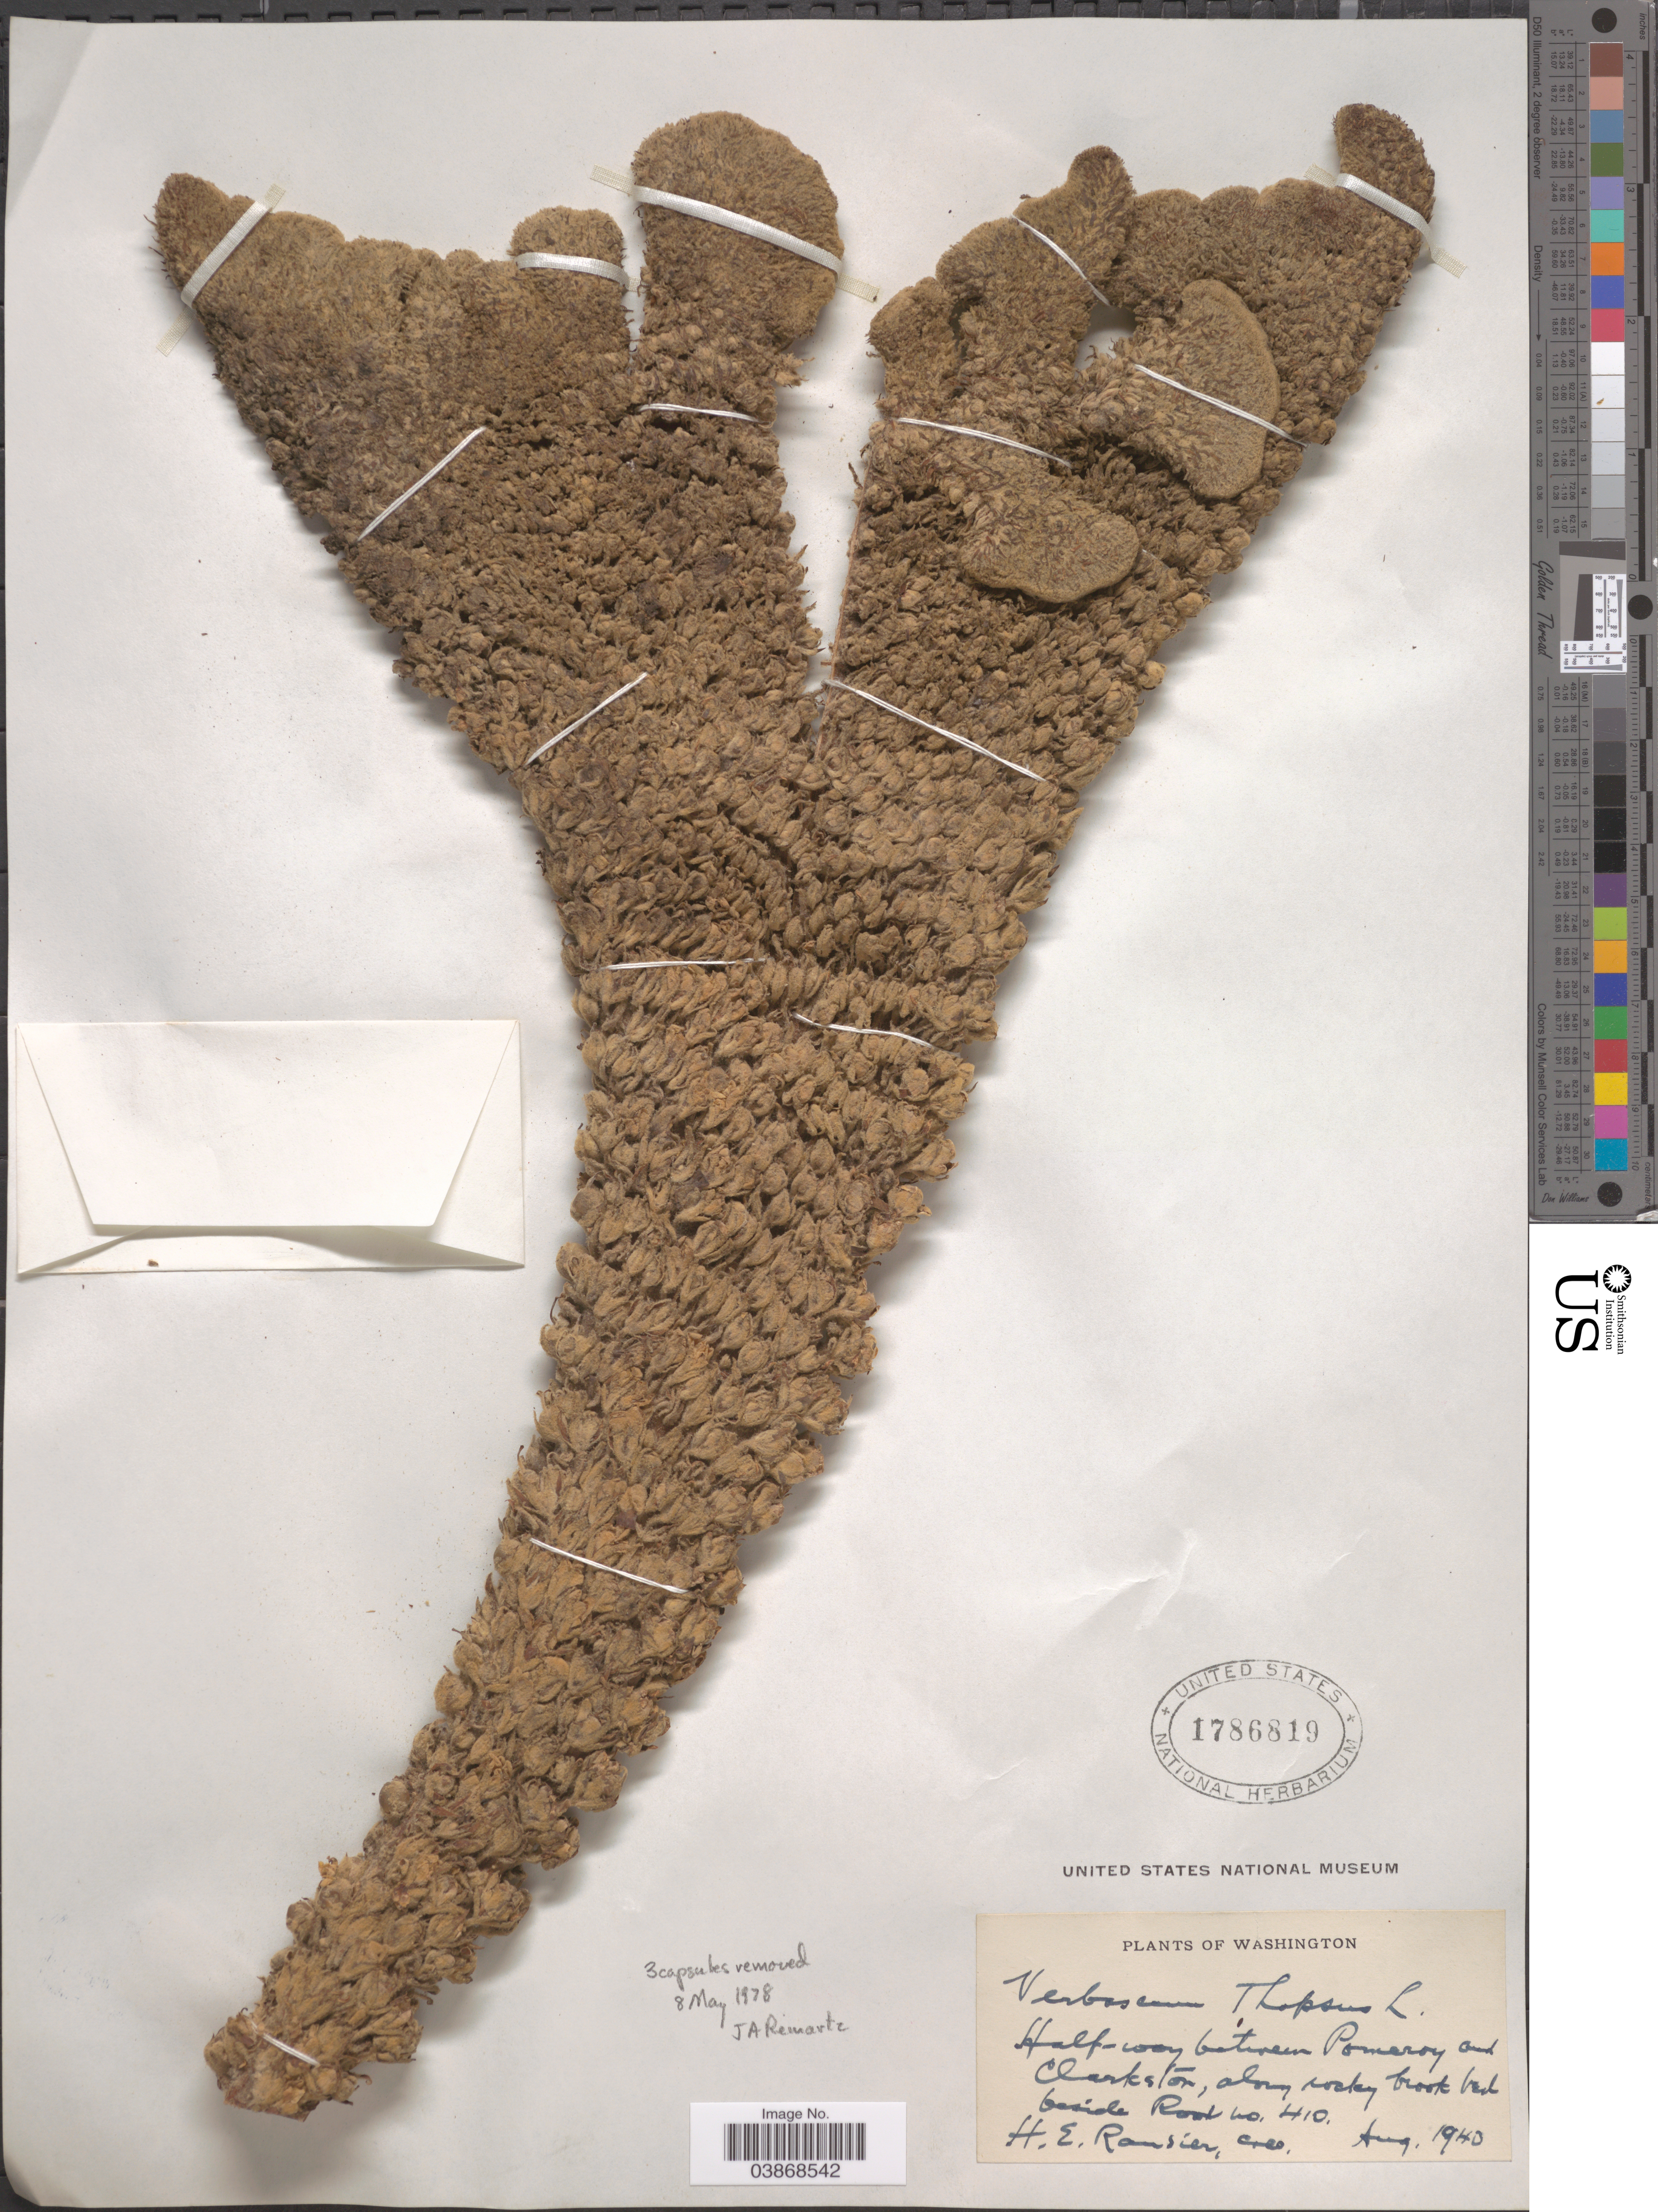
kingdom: Plantae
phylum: Tracheophyta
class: Magnoliopsida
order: Lamiales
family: Scrophulariaceae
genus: Verbascum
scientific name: Verbascum thapsus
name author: L.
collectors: H. Ransier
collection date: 1943-08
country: United States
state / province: Washington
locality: Half-way between Pomeroy and Clarkston, along rocky brook bed beside Road no. 410.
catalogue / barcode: US 1786819